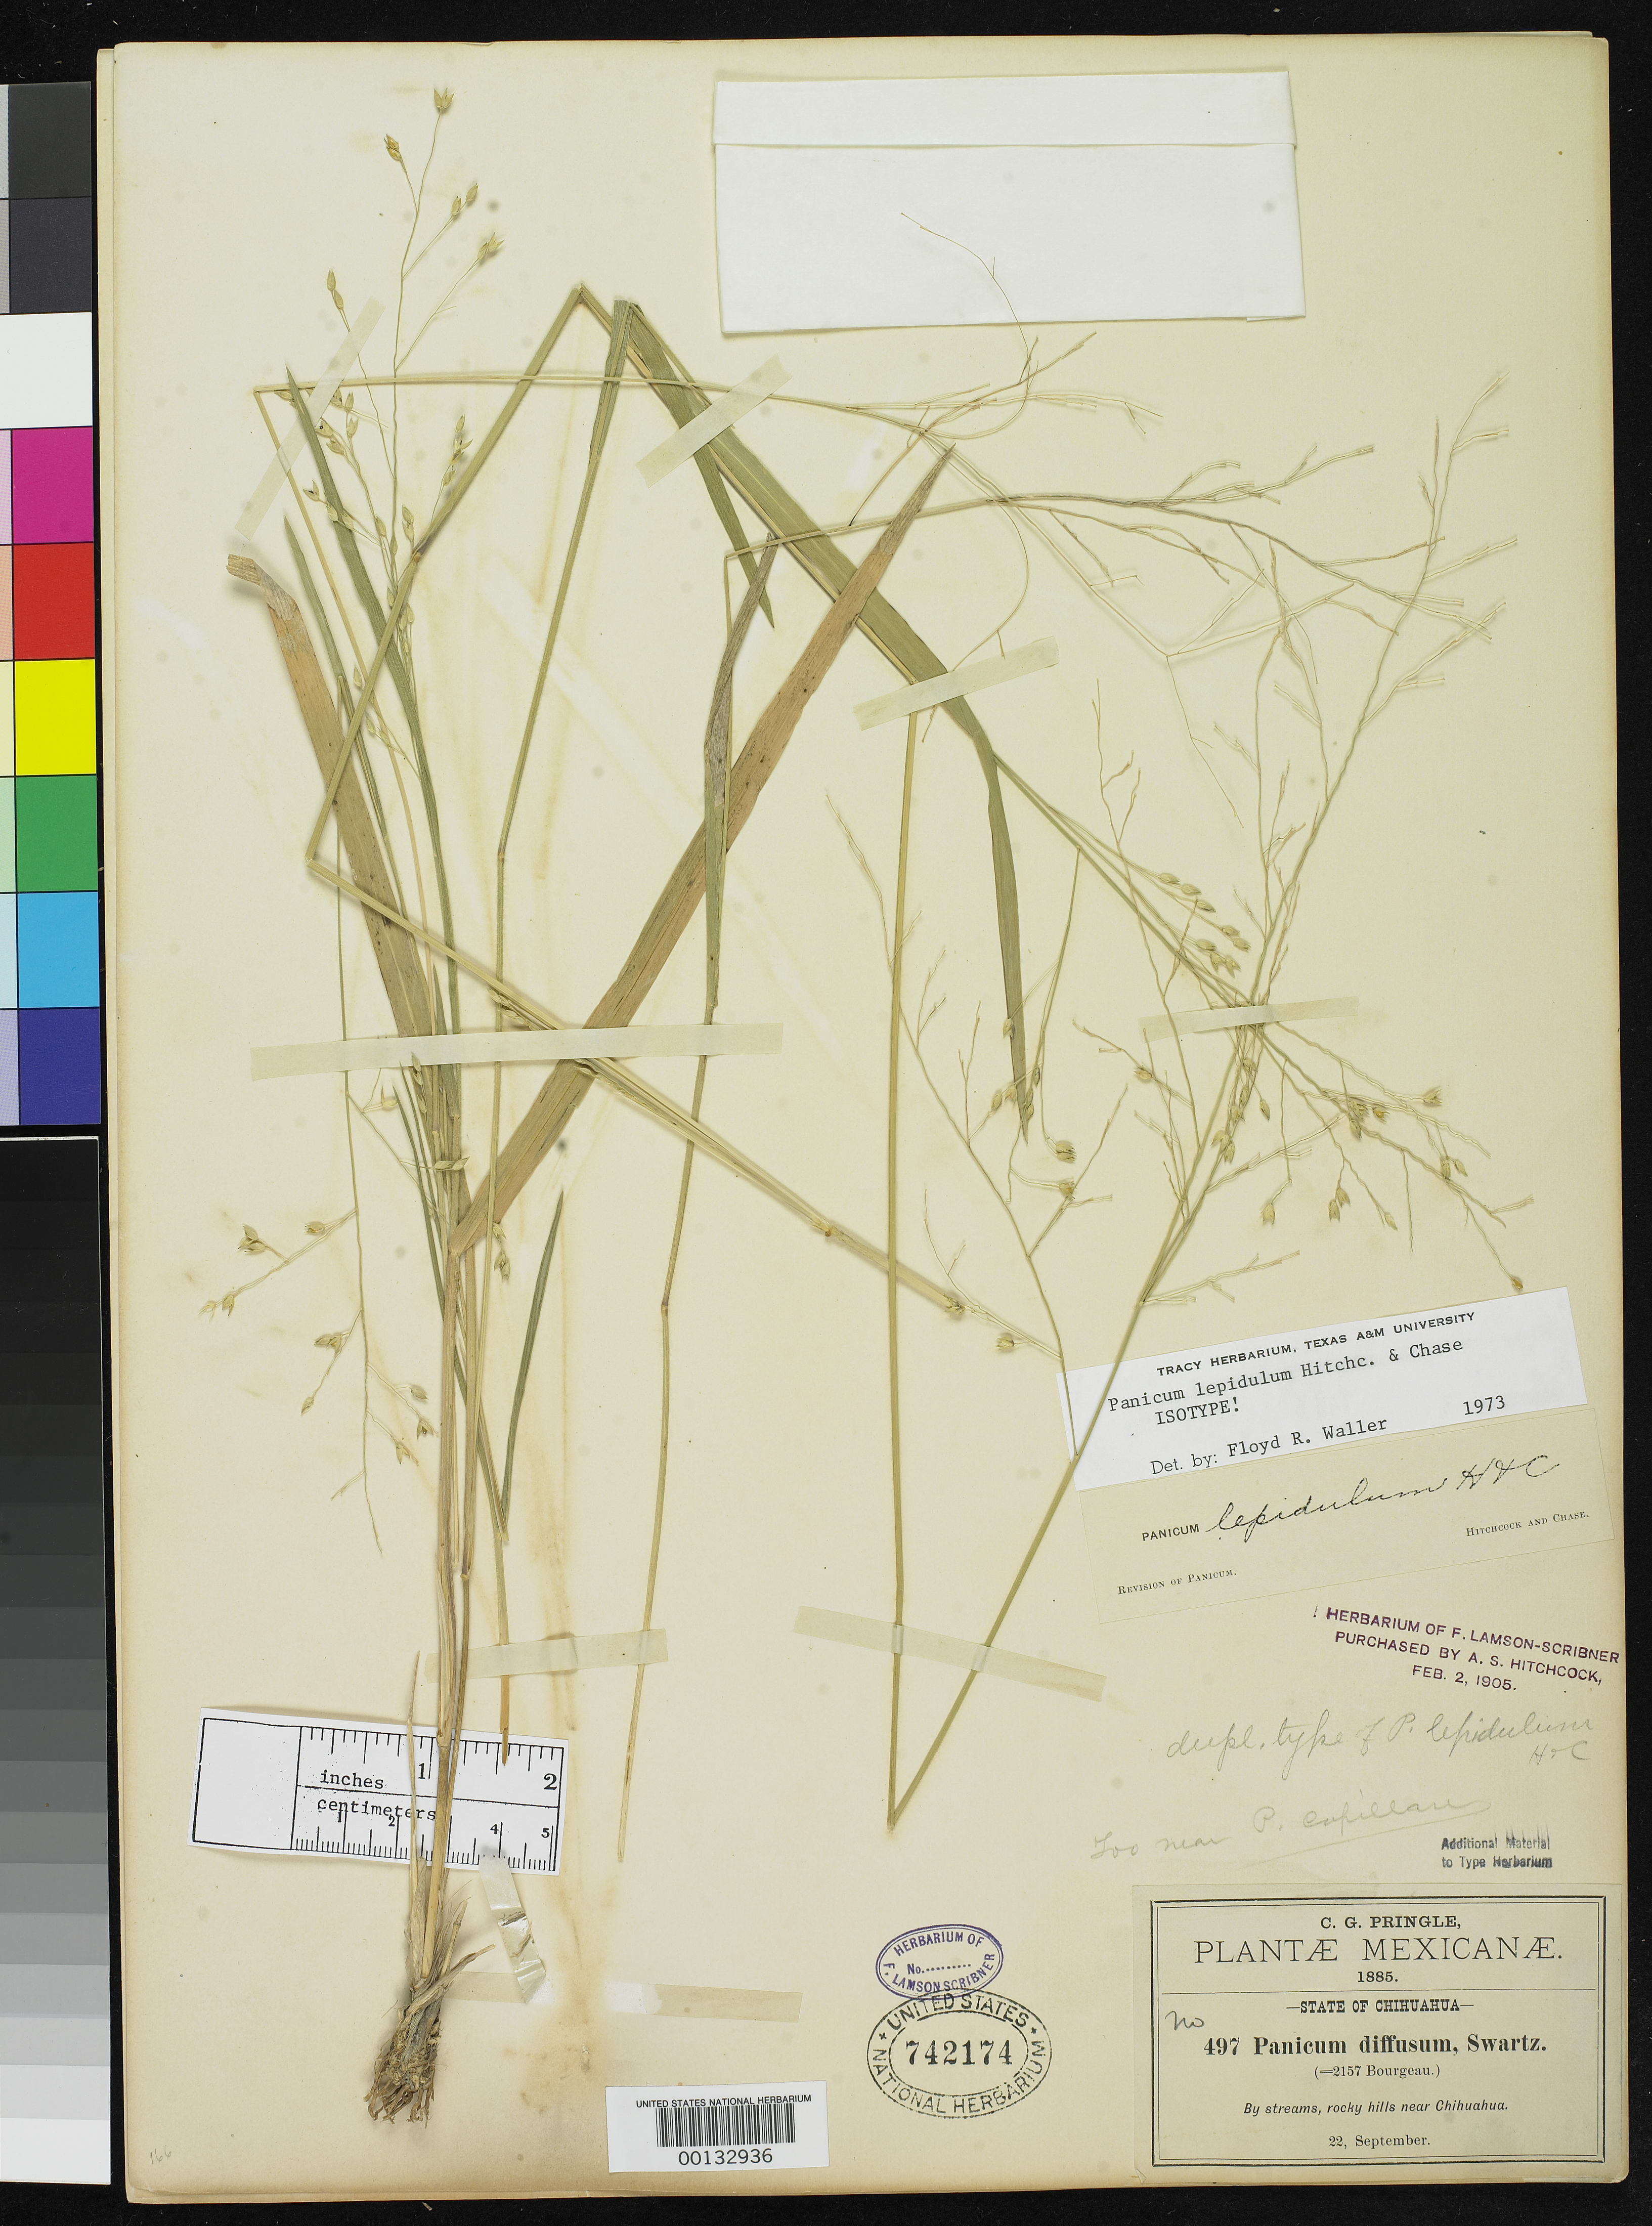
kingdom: Plantae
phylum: Tracheophyta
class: Liliopsida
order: Poales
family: Poaceae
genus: Panicum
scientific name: Panicum lepidulum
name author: Hitchc. & Chase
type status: Isotype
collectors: C. G. Pringle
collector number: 497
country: Mexico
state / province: Chihuahua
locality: Near Chihuahua.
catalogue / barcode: US 742174